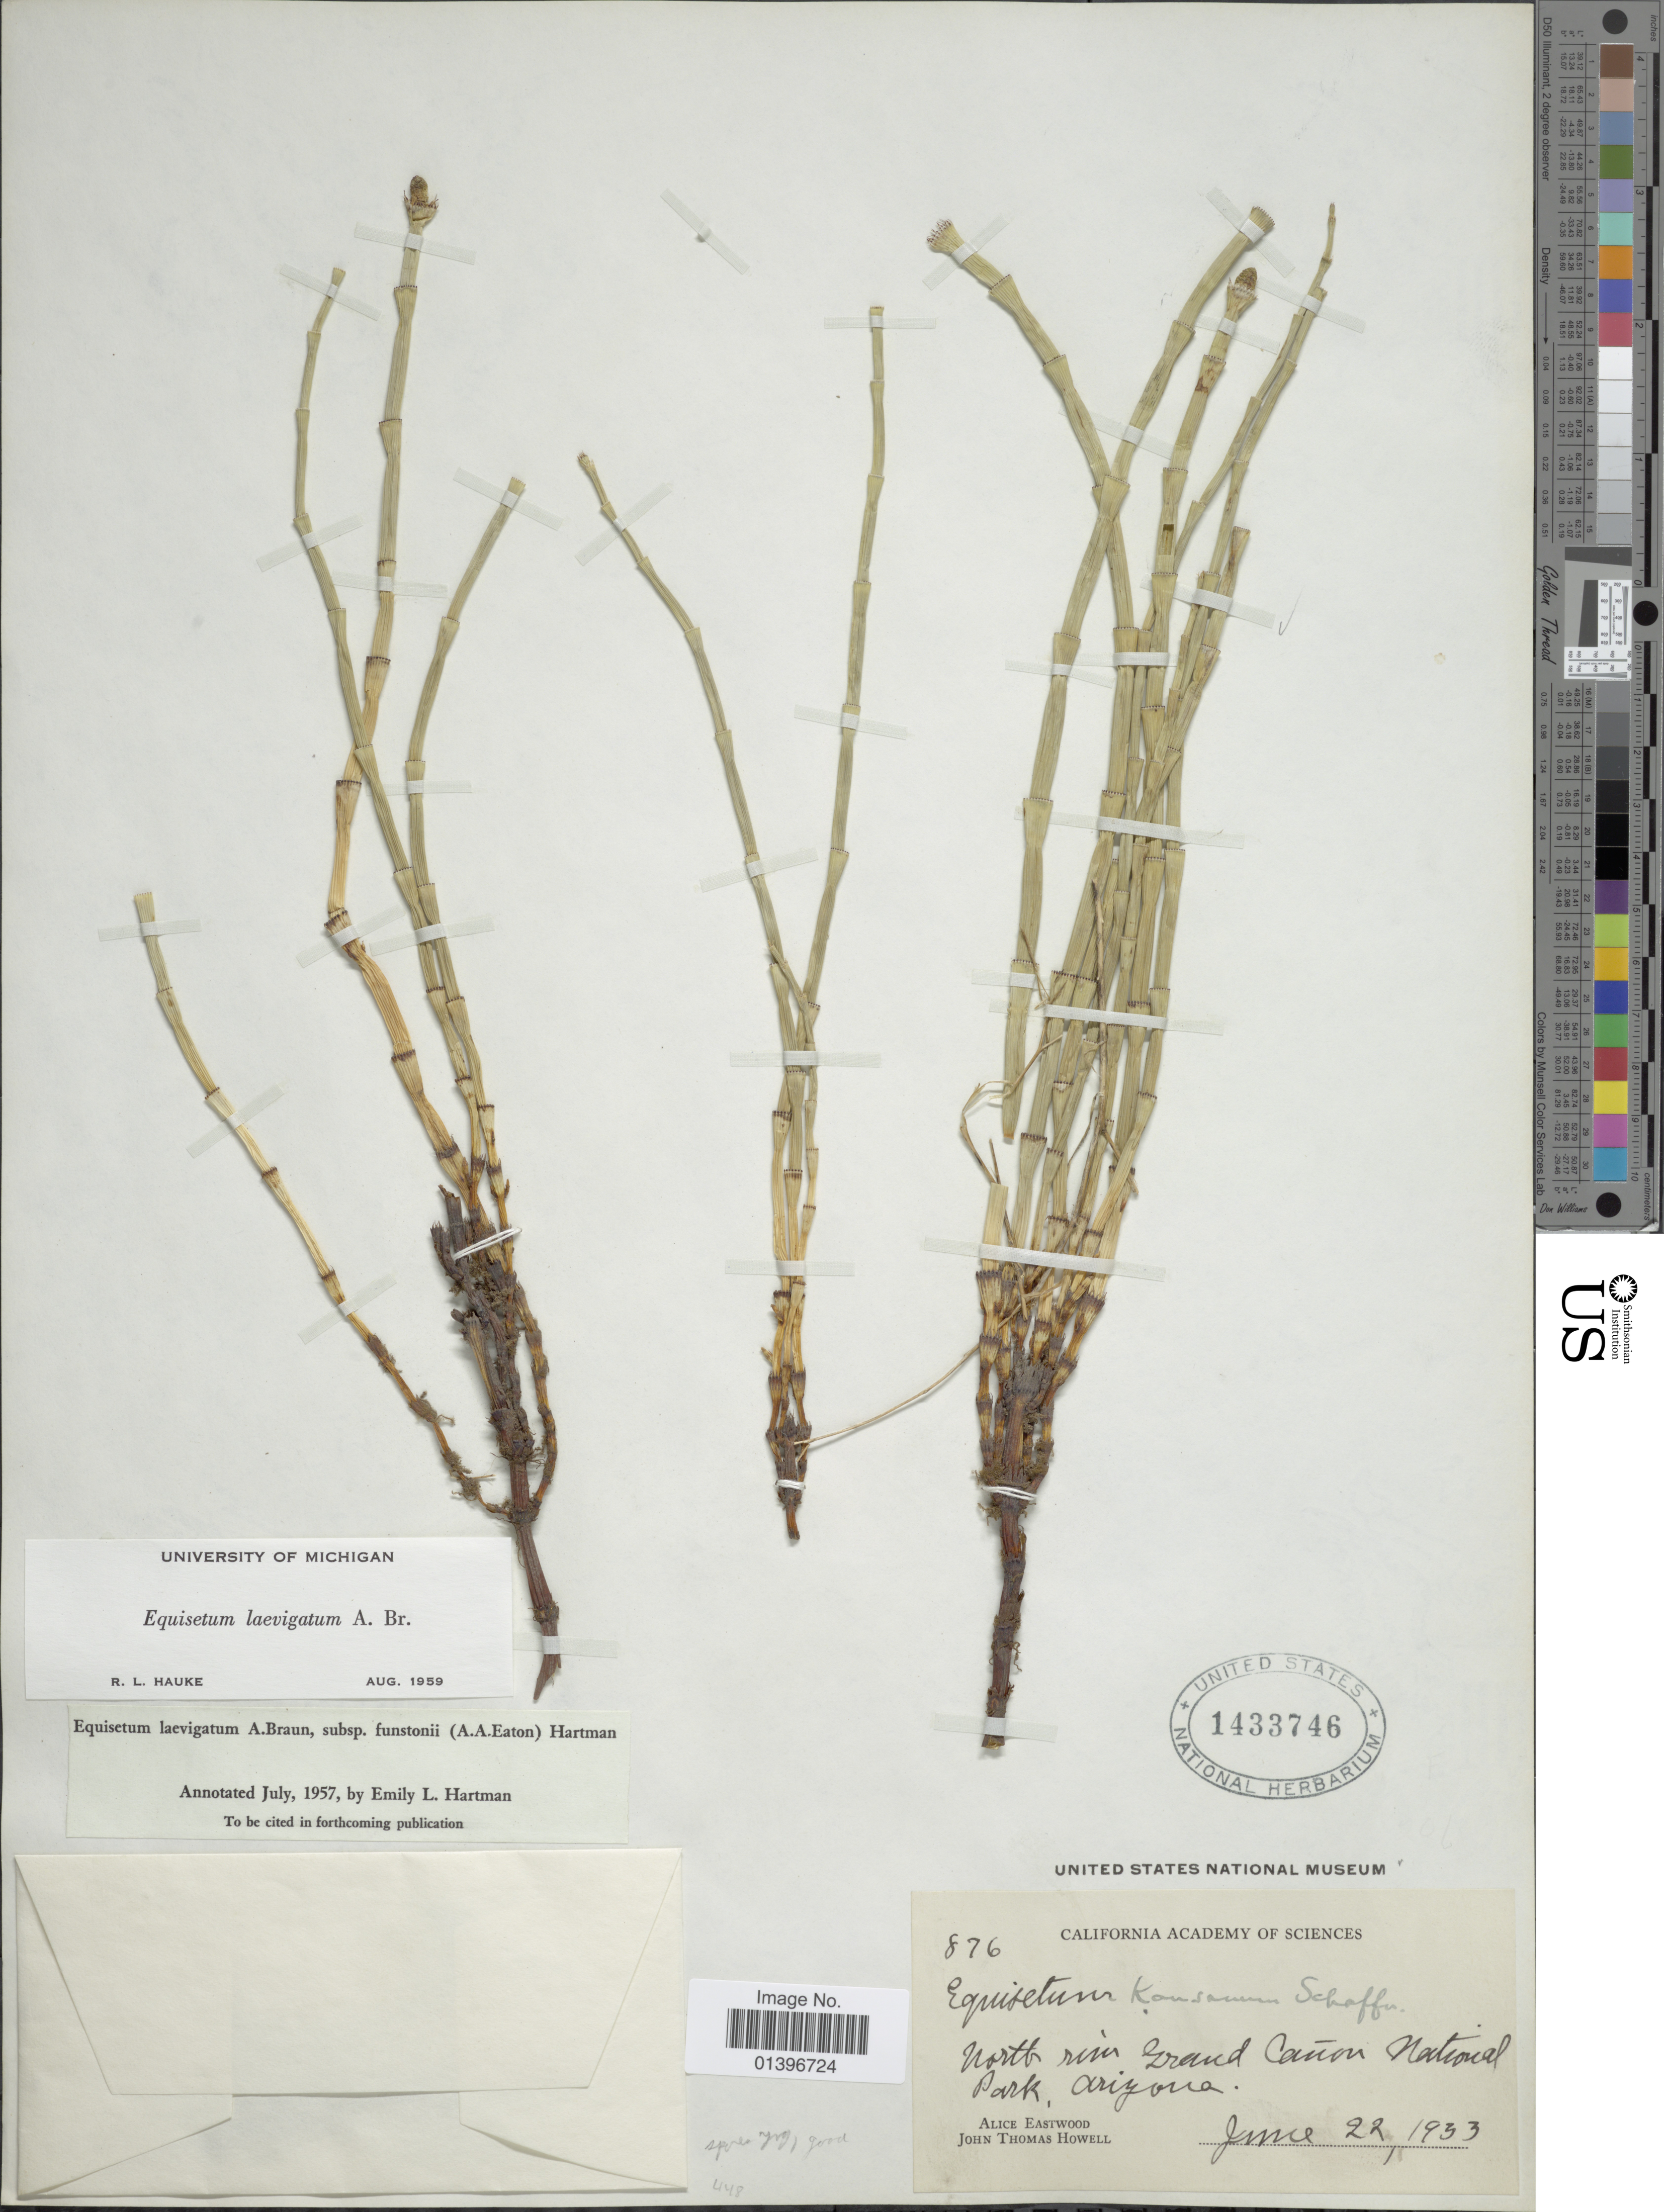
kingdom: Plantae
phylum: Tracheophyta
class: Polypodiopsida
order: Equisetales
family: Equisetaceae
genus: Equisetum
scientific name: Equisetum laevigatum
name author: A. Braun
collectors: A. Eastwood & J. T. Howell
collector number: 876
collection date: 1933-06-22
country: United States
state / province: Arizona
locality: North rim Grand Cañon National Park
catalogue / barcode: US 1433746